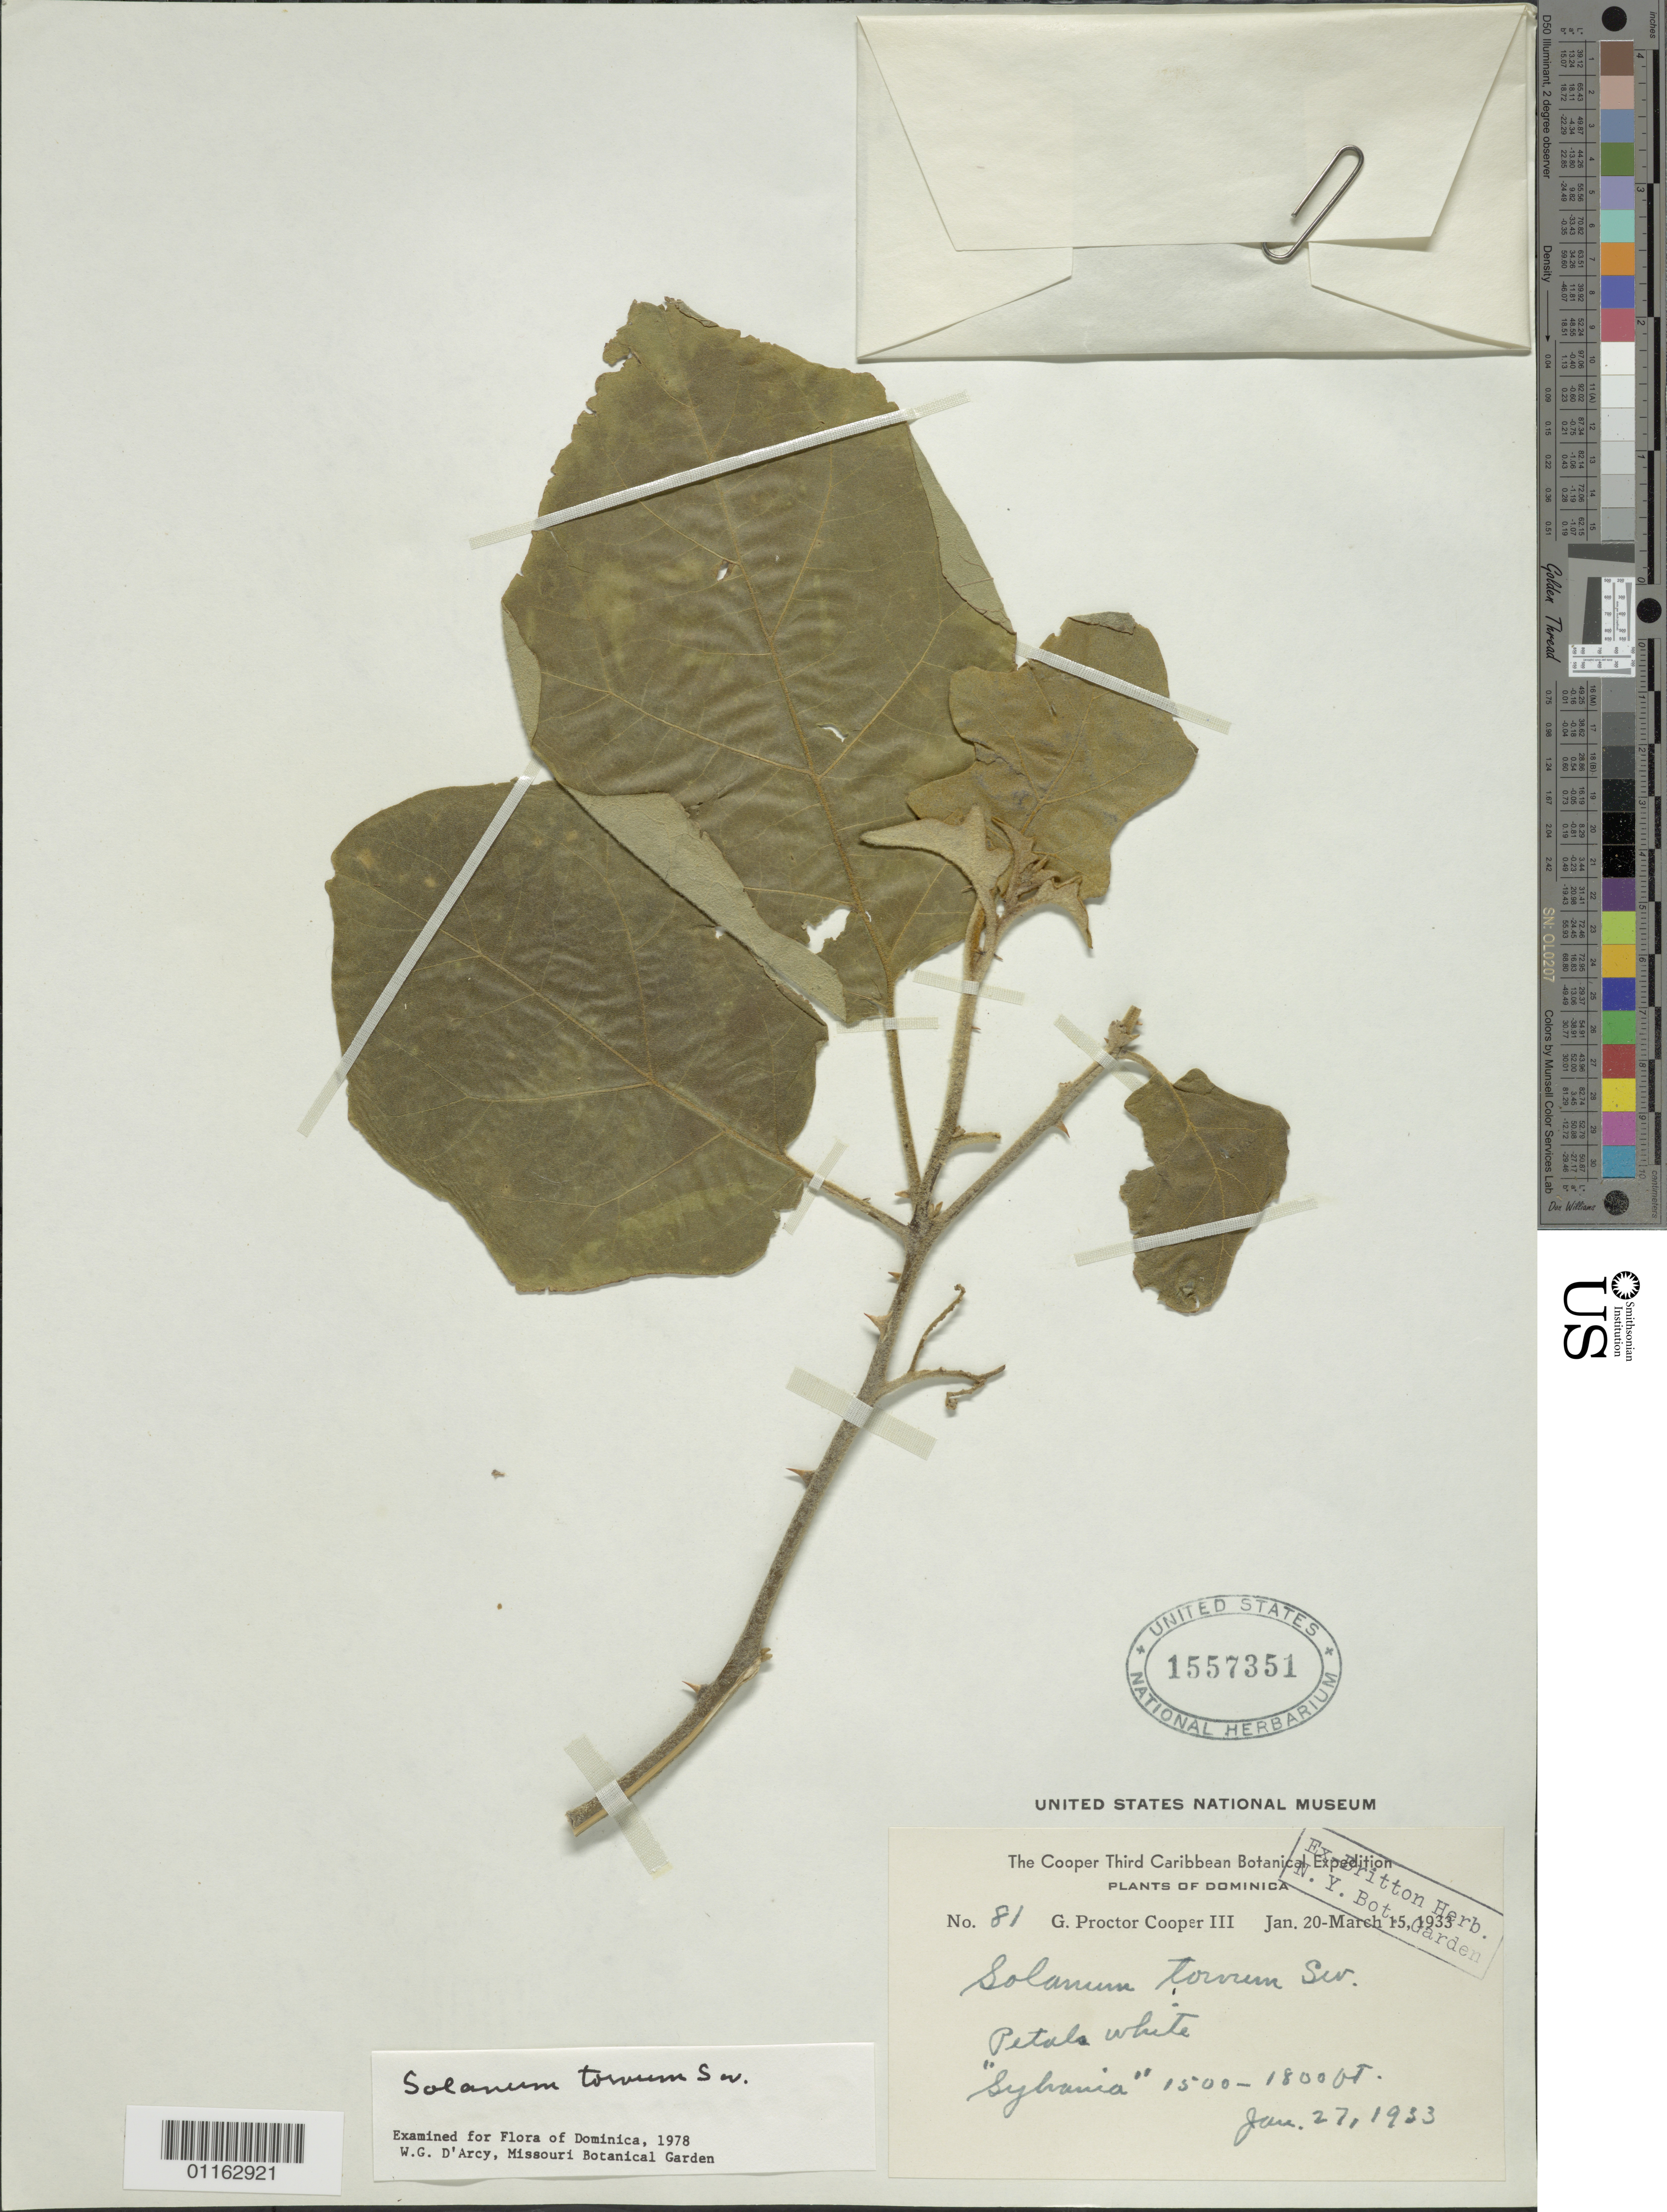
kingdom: Plantae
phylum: Tracheophyta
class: Magnoliopsida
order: Solanales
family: Solanaceae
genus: Solanum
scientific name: Solanum torvum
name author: Sw.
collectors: G. Cooper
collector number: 81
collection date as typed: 27 Jan 1933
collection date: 1933-01-27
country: Dominica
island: Dominica I.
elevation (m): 457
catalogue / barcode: US 1557351